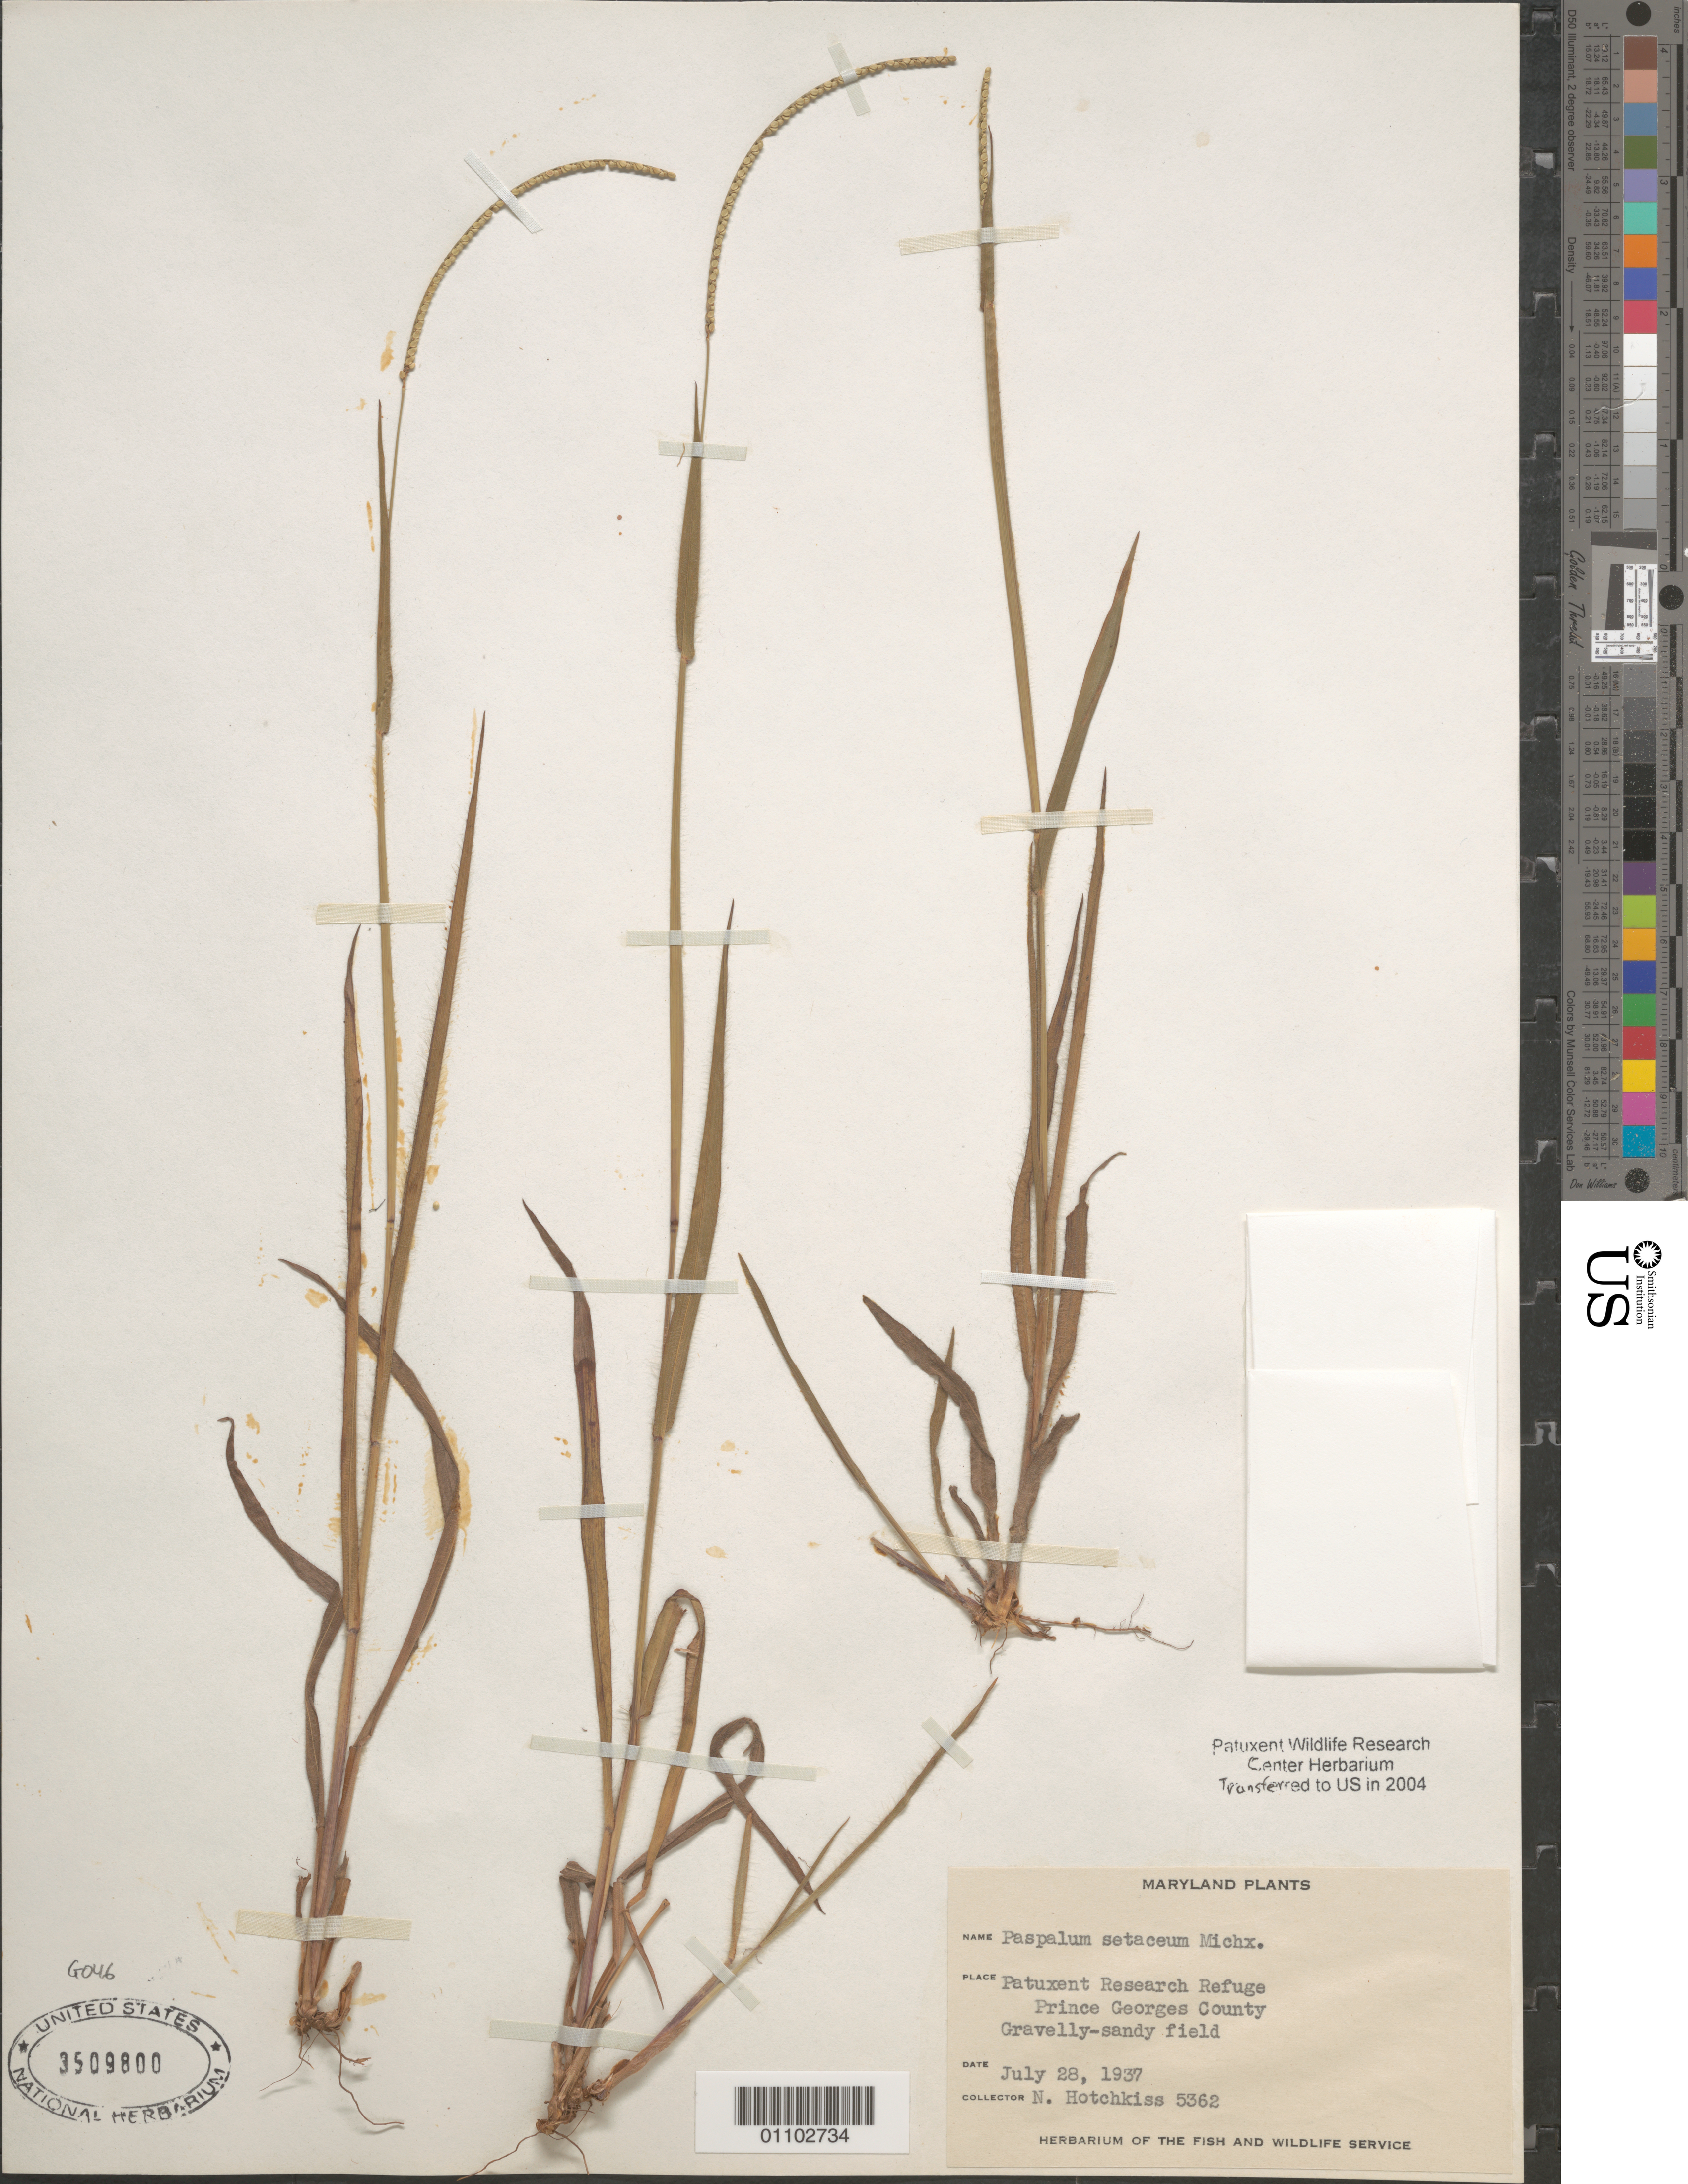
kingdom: Plantae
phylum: Tracheophyta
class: Liliopsida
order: Poales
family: Poaceae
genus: Paspalum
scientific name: Paspalum setaceum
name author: Michx.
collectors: N. Hotchkiss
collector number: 5362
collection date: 1937-07-28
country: United States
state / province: Maryland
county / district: Prince George's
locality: Patuxent Research Refuge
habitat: Gravelly-sand field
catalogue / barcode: US 3509800